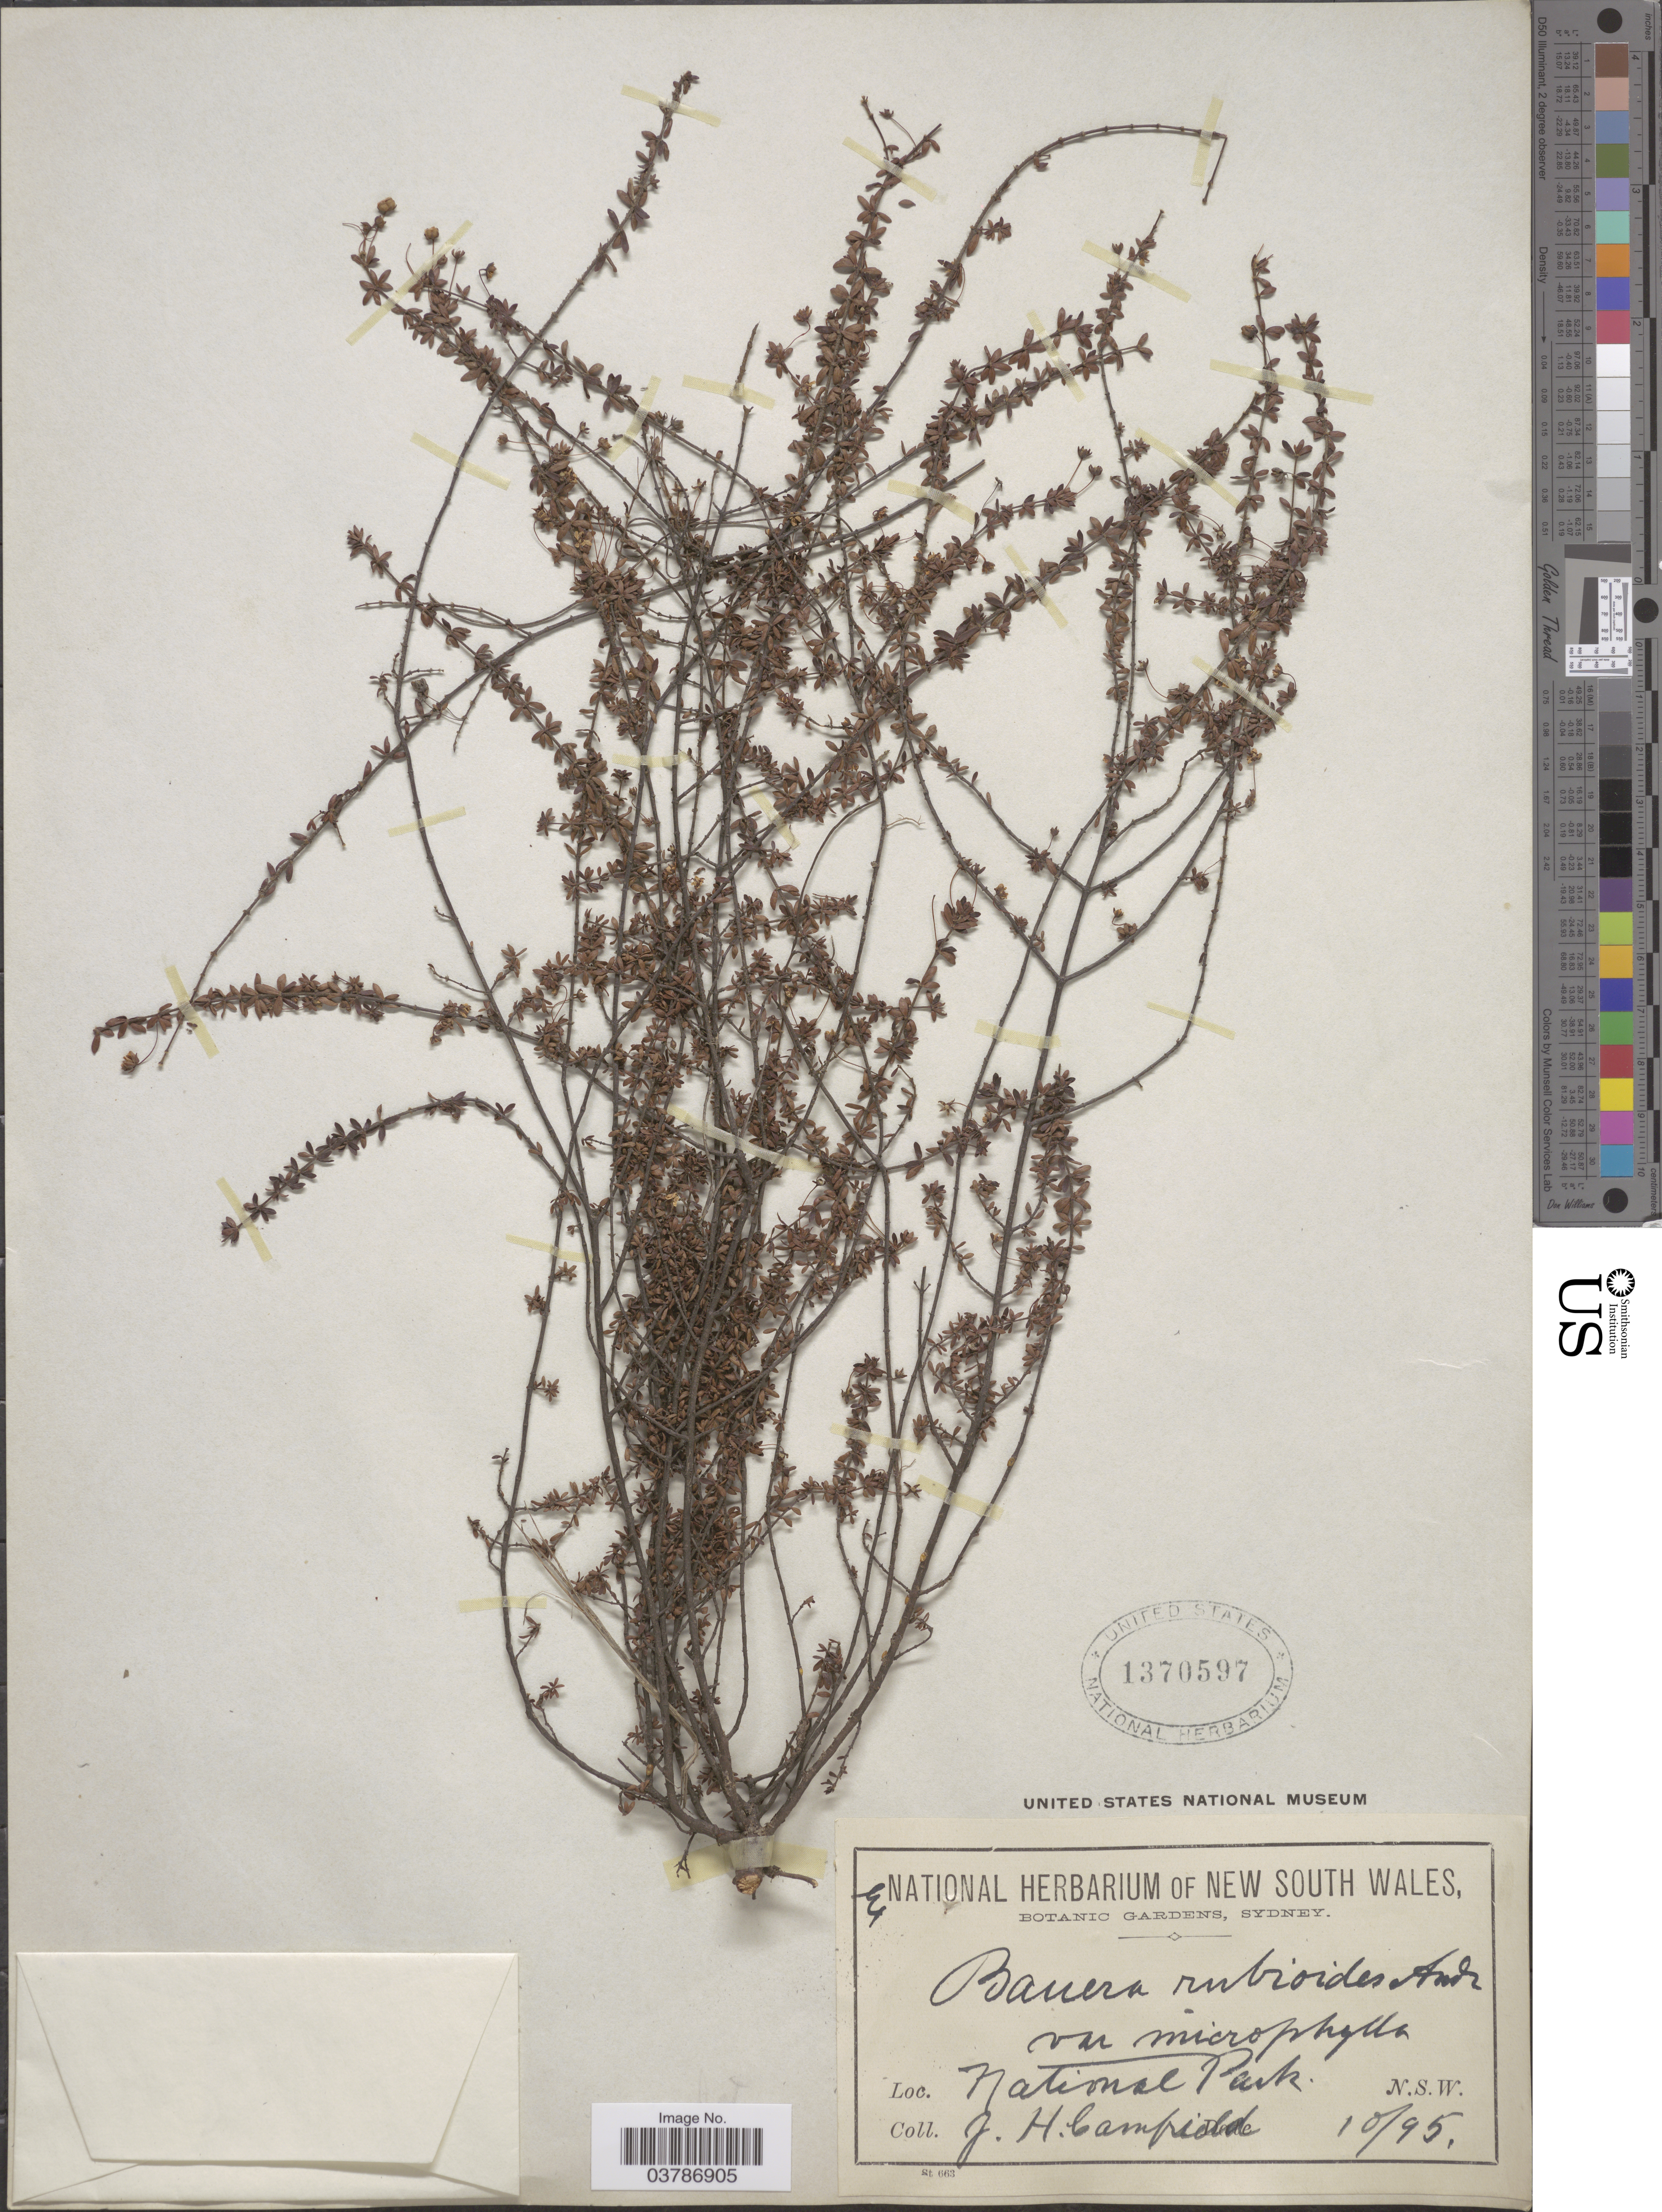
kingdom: Plantae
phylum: Tracheophyta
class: Magnoliopsida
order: Oxalidales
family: Cunoniaceae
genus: Bauera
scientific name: Bauera rubioides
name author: Andrews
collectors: J. Camfield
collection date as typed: Transcribed d/m/y: /10/95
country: Australia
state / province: New South Wales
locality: National Park.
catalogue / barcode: US 1370597